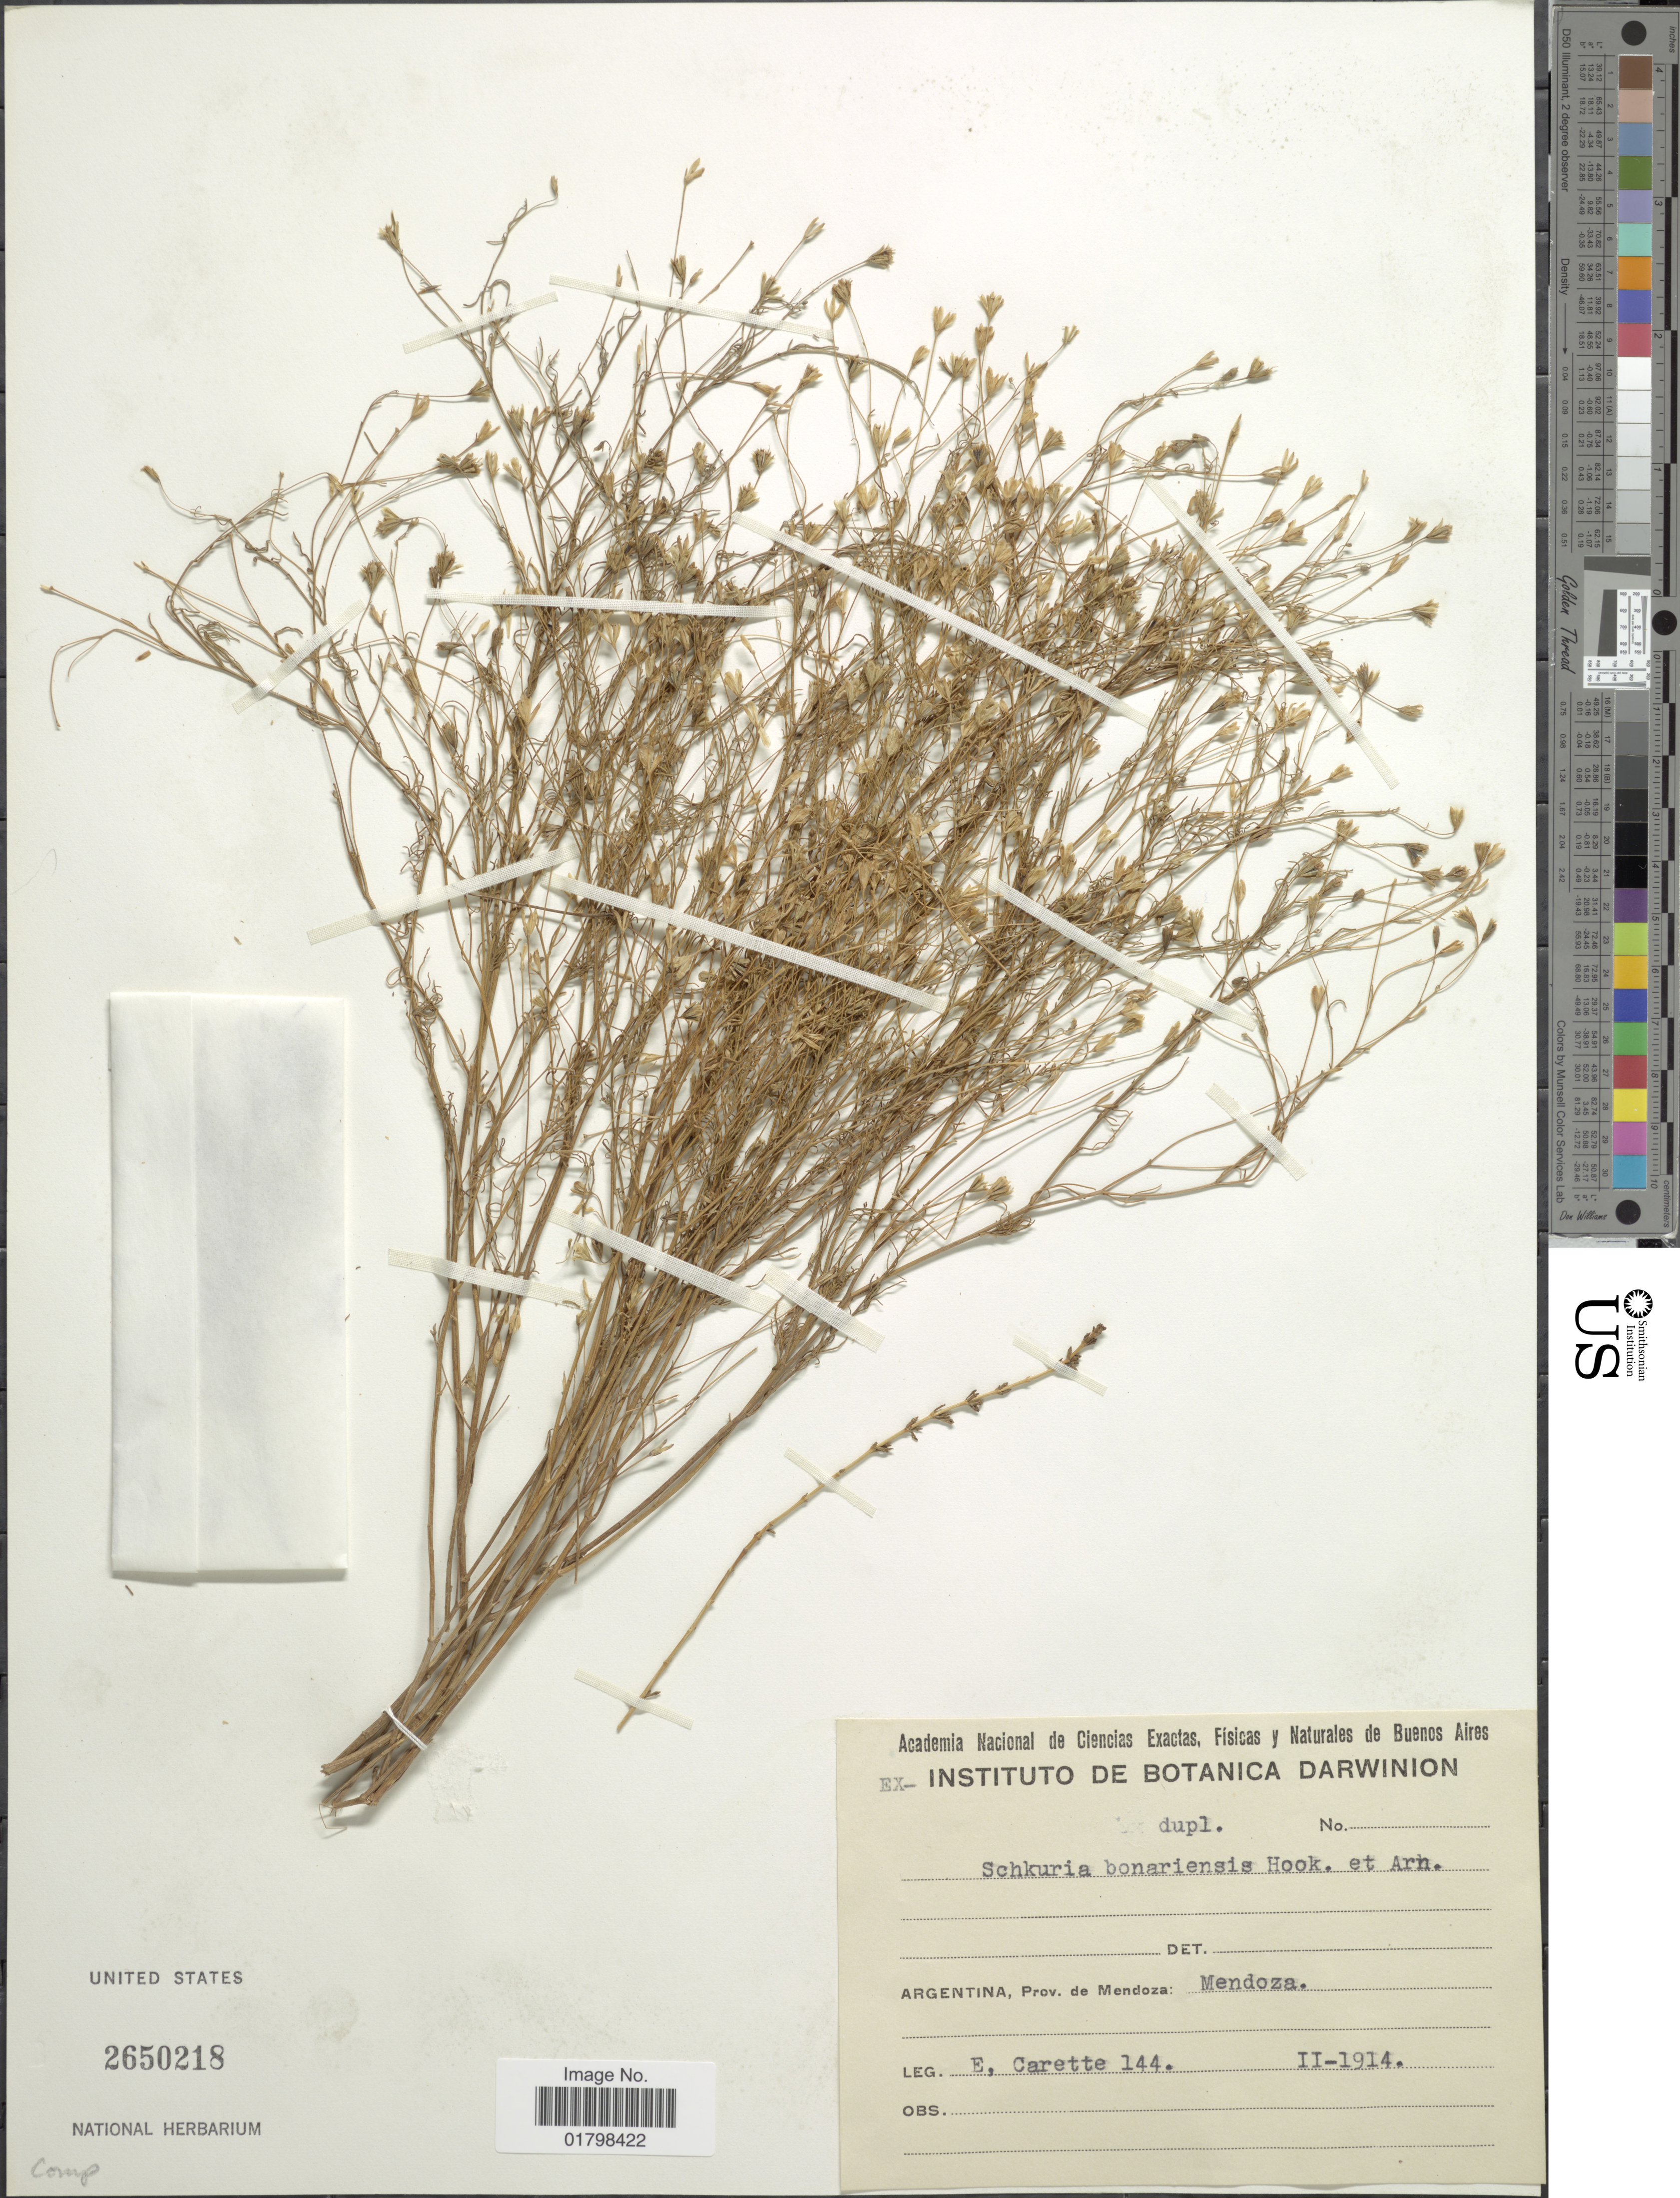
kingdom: Plantae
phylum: Tracheophyta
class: Magnoliopsida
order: Asterales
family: Asteraceae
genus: Schkuhria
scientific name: Schkuhria coquimbana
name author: Phil.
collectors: E. Carette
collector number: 144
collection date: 1914-02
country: Argentina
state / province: Mendoza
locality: Mendoza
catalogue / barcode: US 2650218